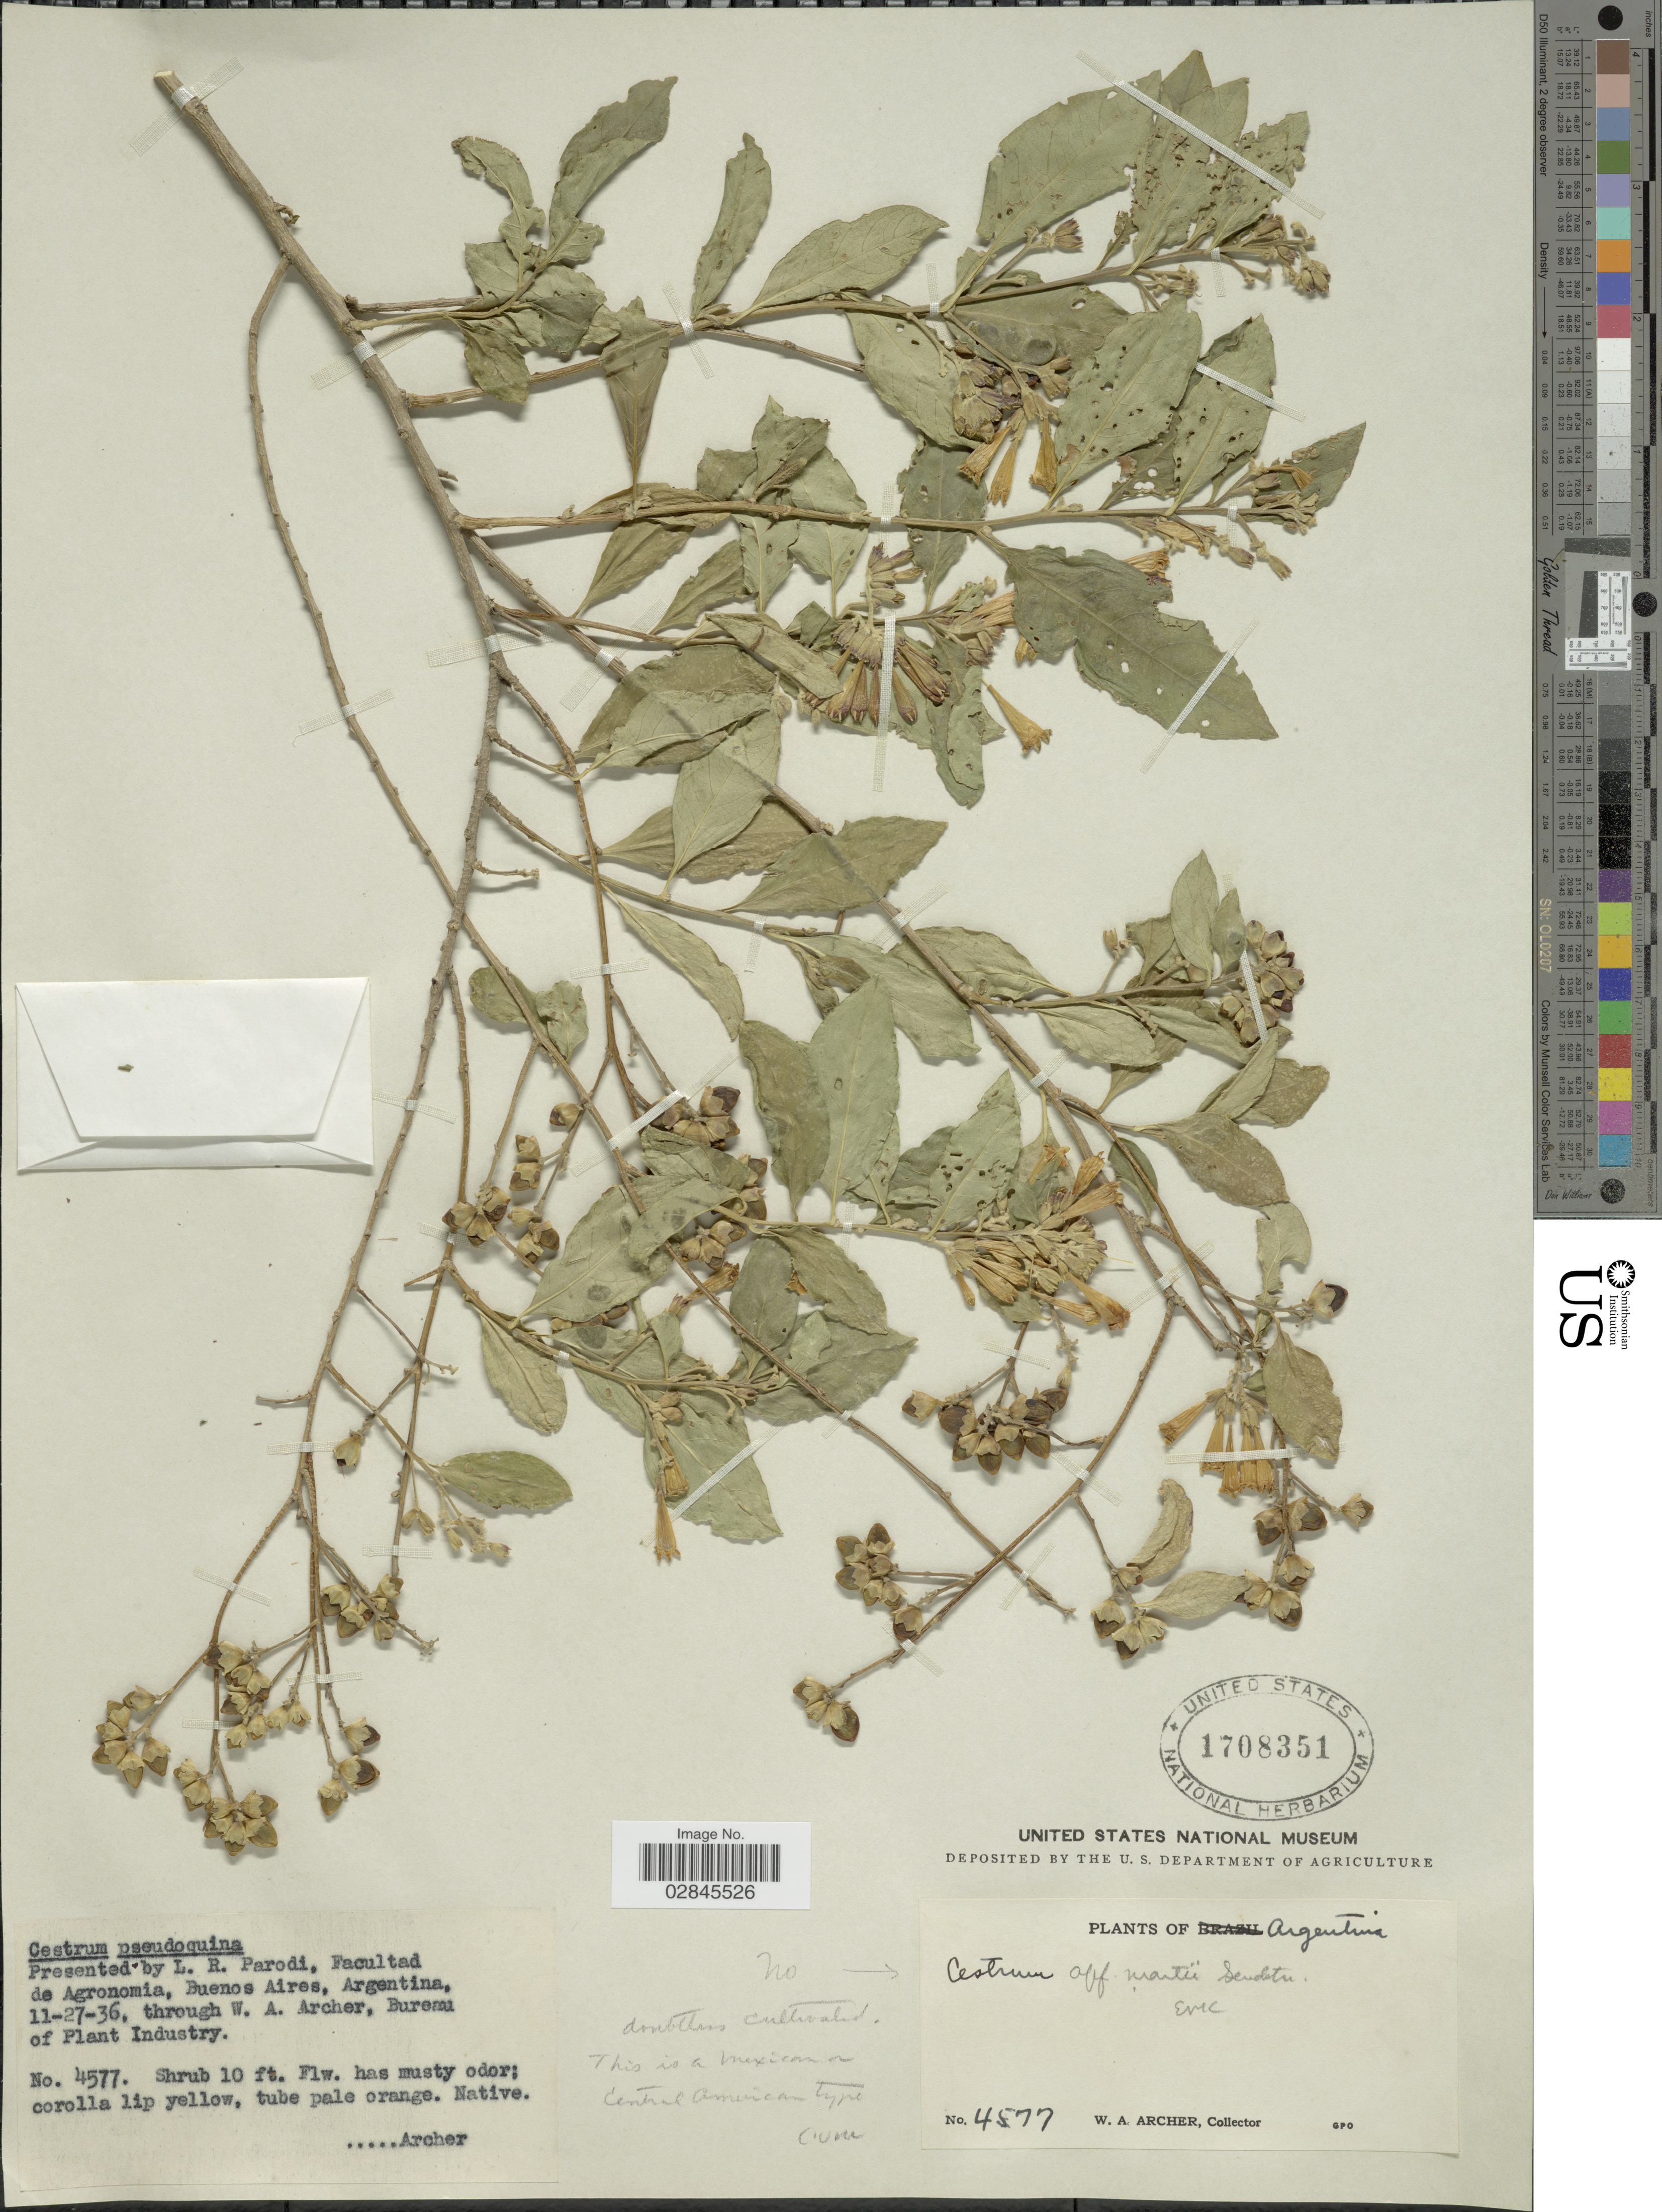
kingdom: Plantae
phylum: Tracheophyta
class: Magnoliopsida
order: Solanales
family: Solanaceae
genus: Cestrum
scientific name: Cestrum sp.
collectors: W. A. Archer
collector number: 4577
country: Argentina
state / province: Buenos Aires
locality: Facultad de Agronomia, Bureau of Plant Industry [unsure placement]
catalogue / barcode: US 1708351